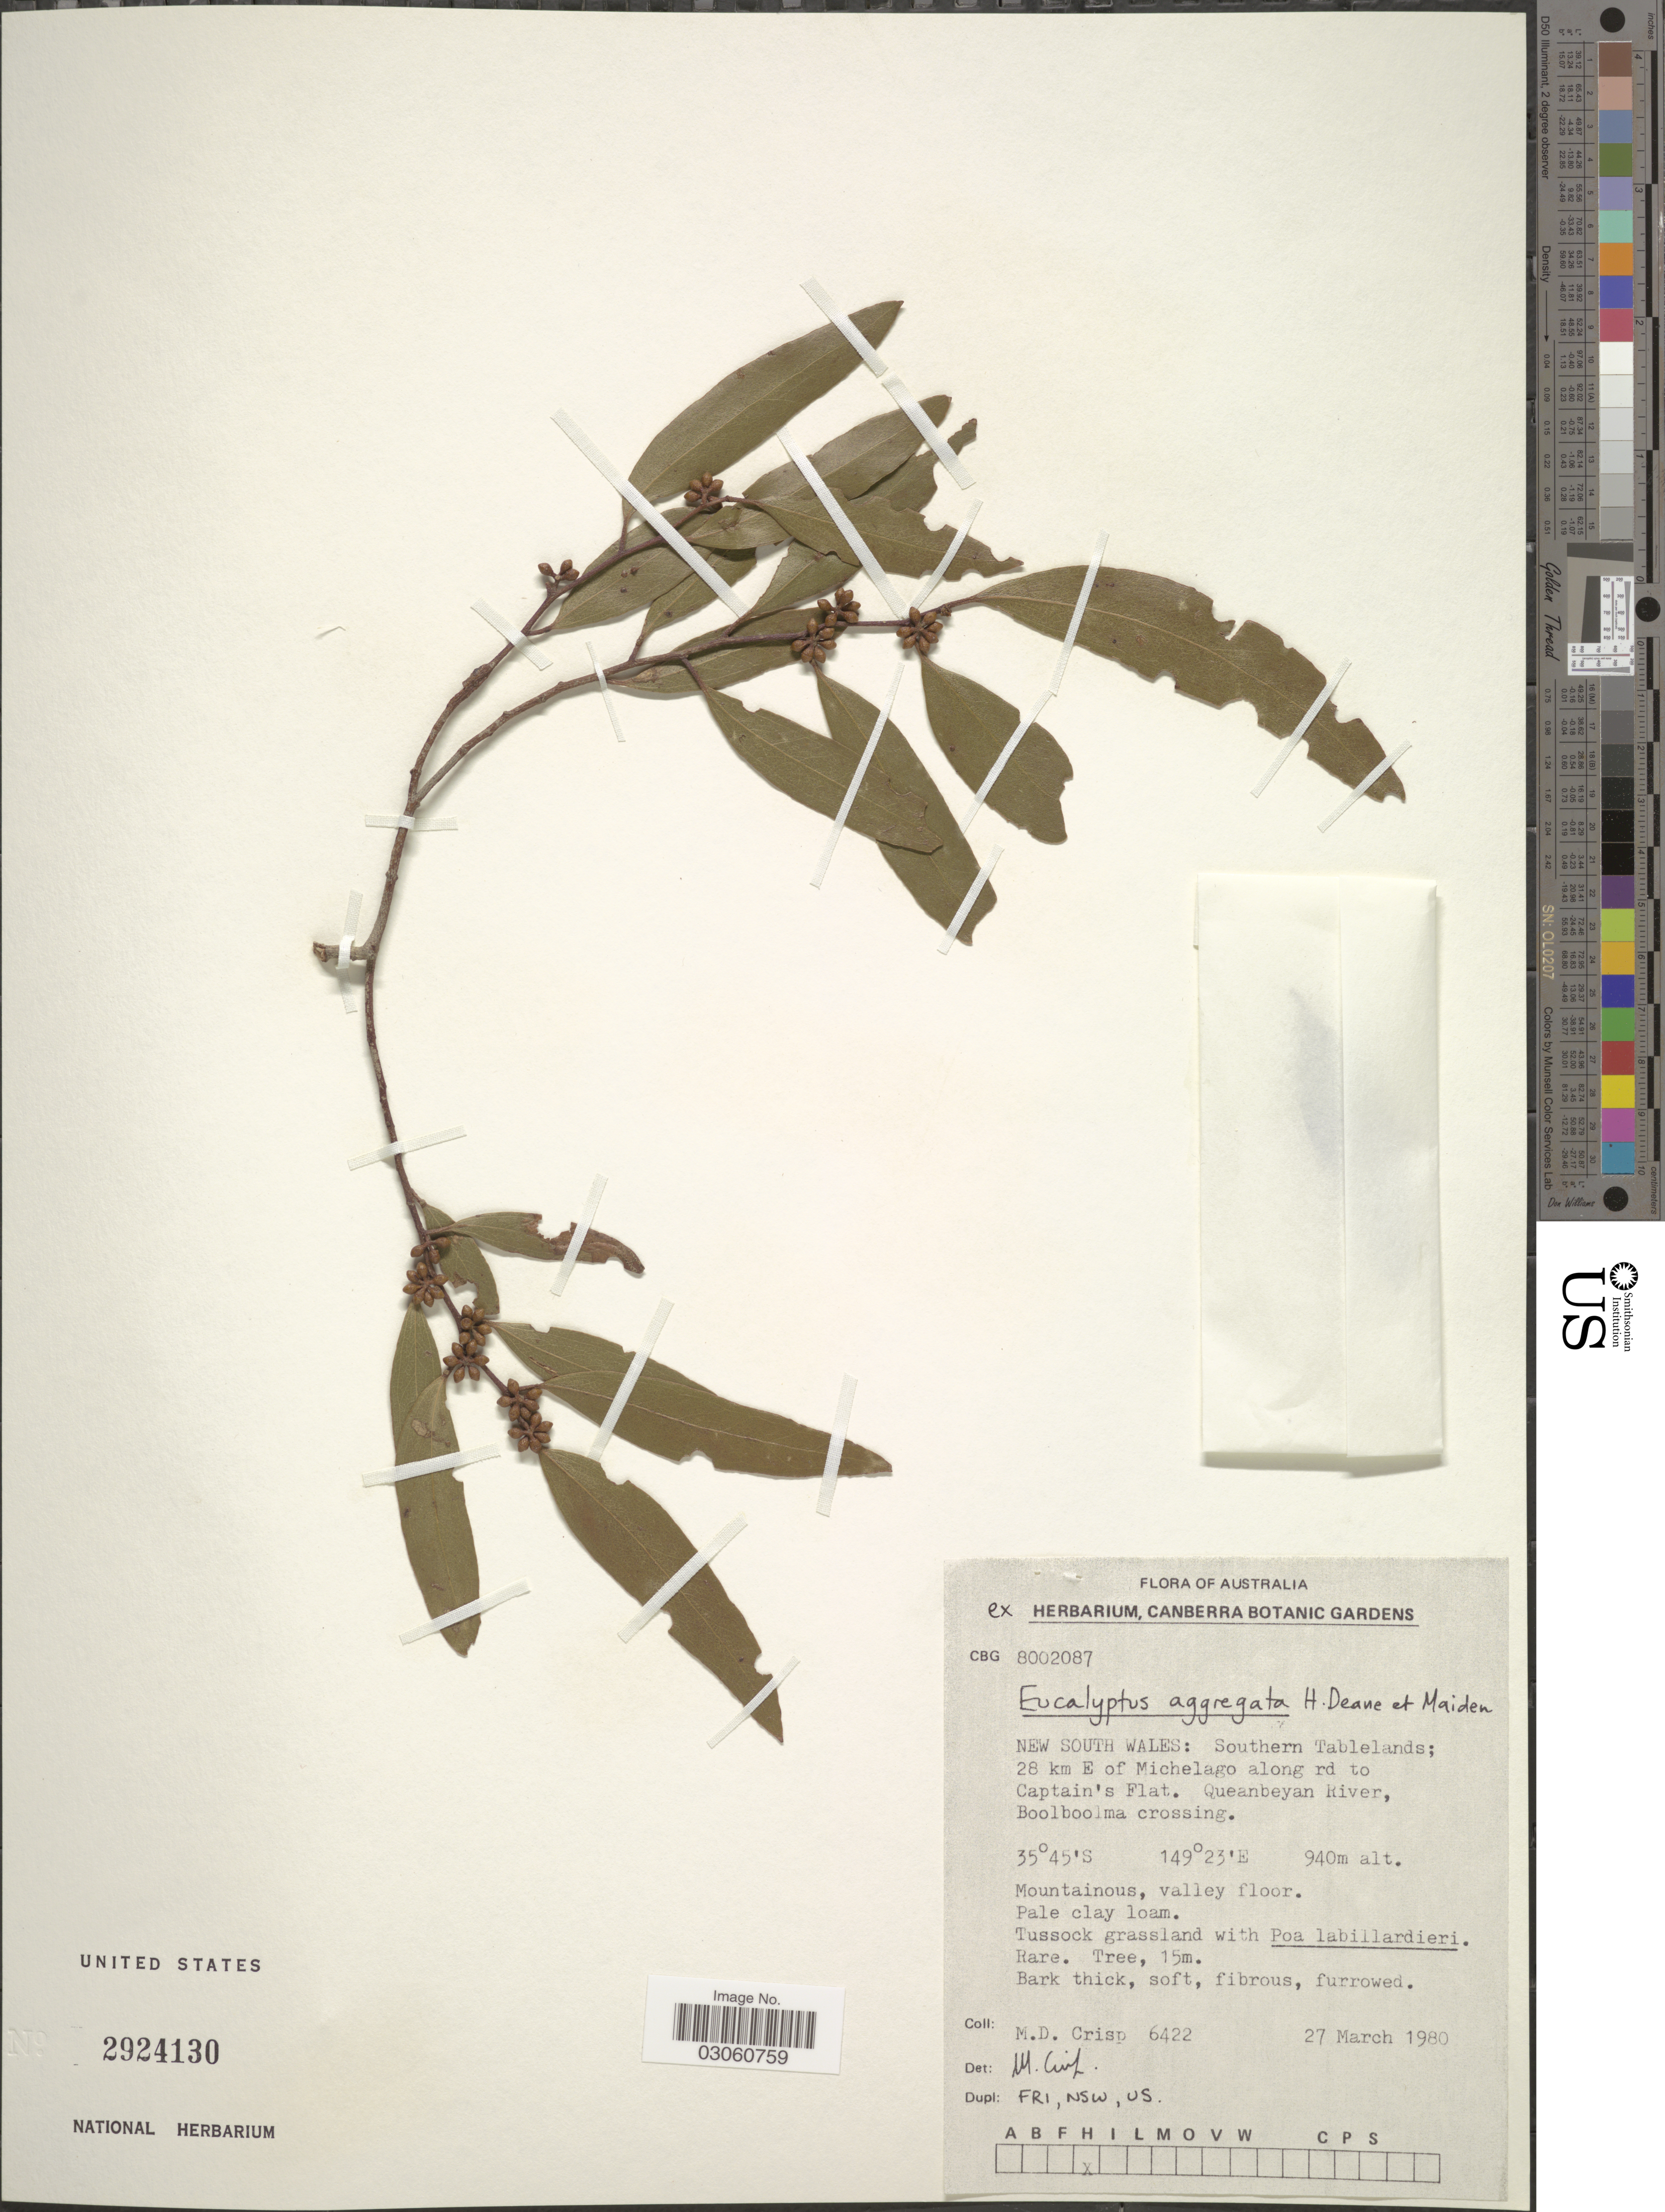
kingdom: Plantae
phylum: Tracheophyta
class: Magnoliopsida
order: Myrtales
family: Myrtaceae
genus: Eucalyptus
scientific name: Eucalyptus aggregata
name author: H. Deane & Maiden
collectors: M. Crisp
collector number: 6422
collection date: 1980-03-27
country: Australia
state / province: New South Wales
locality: Southern Tablelands; 28 km E of Michelago along rd to Captain's Flat. Queanbeyan River, Boolboolma crossing.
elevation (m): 940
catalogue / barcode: US 2924130